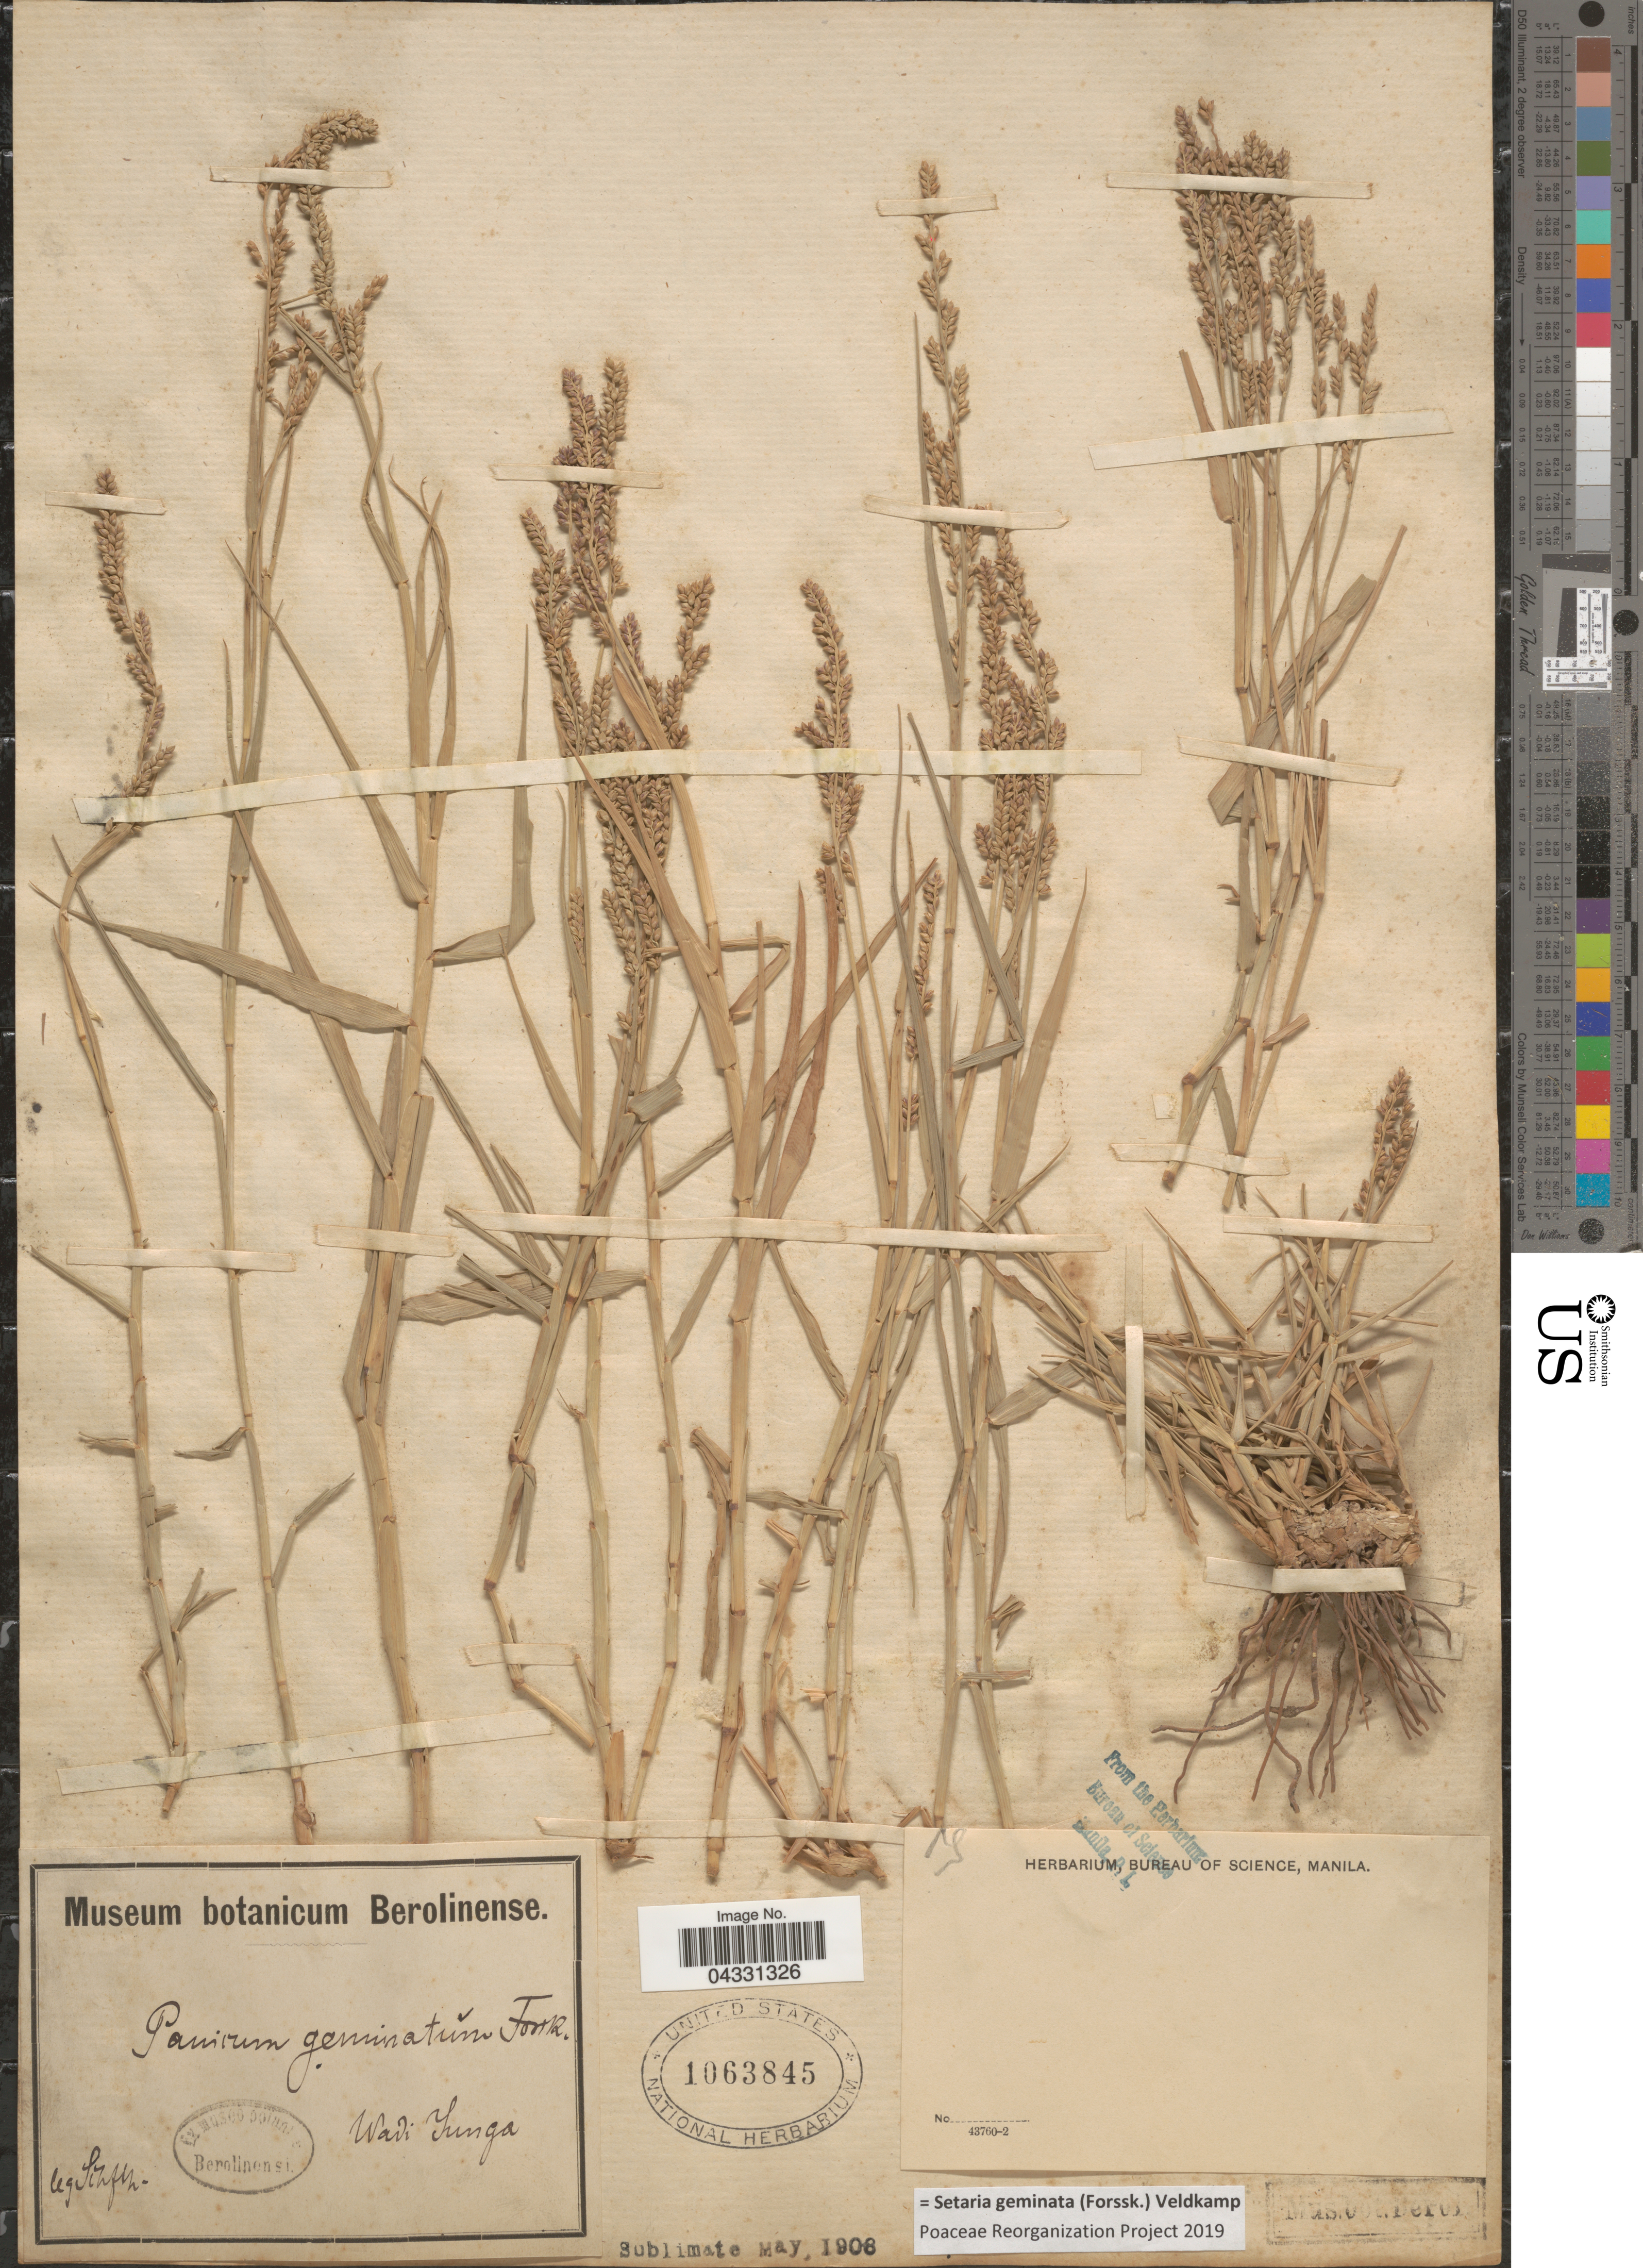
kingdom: Plantae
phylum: Tracheophyta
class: Liliopsida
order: Poales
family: Poaceae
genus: Setaria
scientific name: Setaria geminata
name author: (Forssk.) Veldkamp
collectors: G. A. Schweinfurth (herbarium)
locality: Wadi Tunga [interpreted].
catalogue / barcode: US 1063845